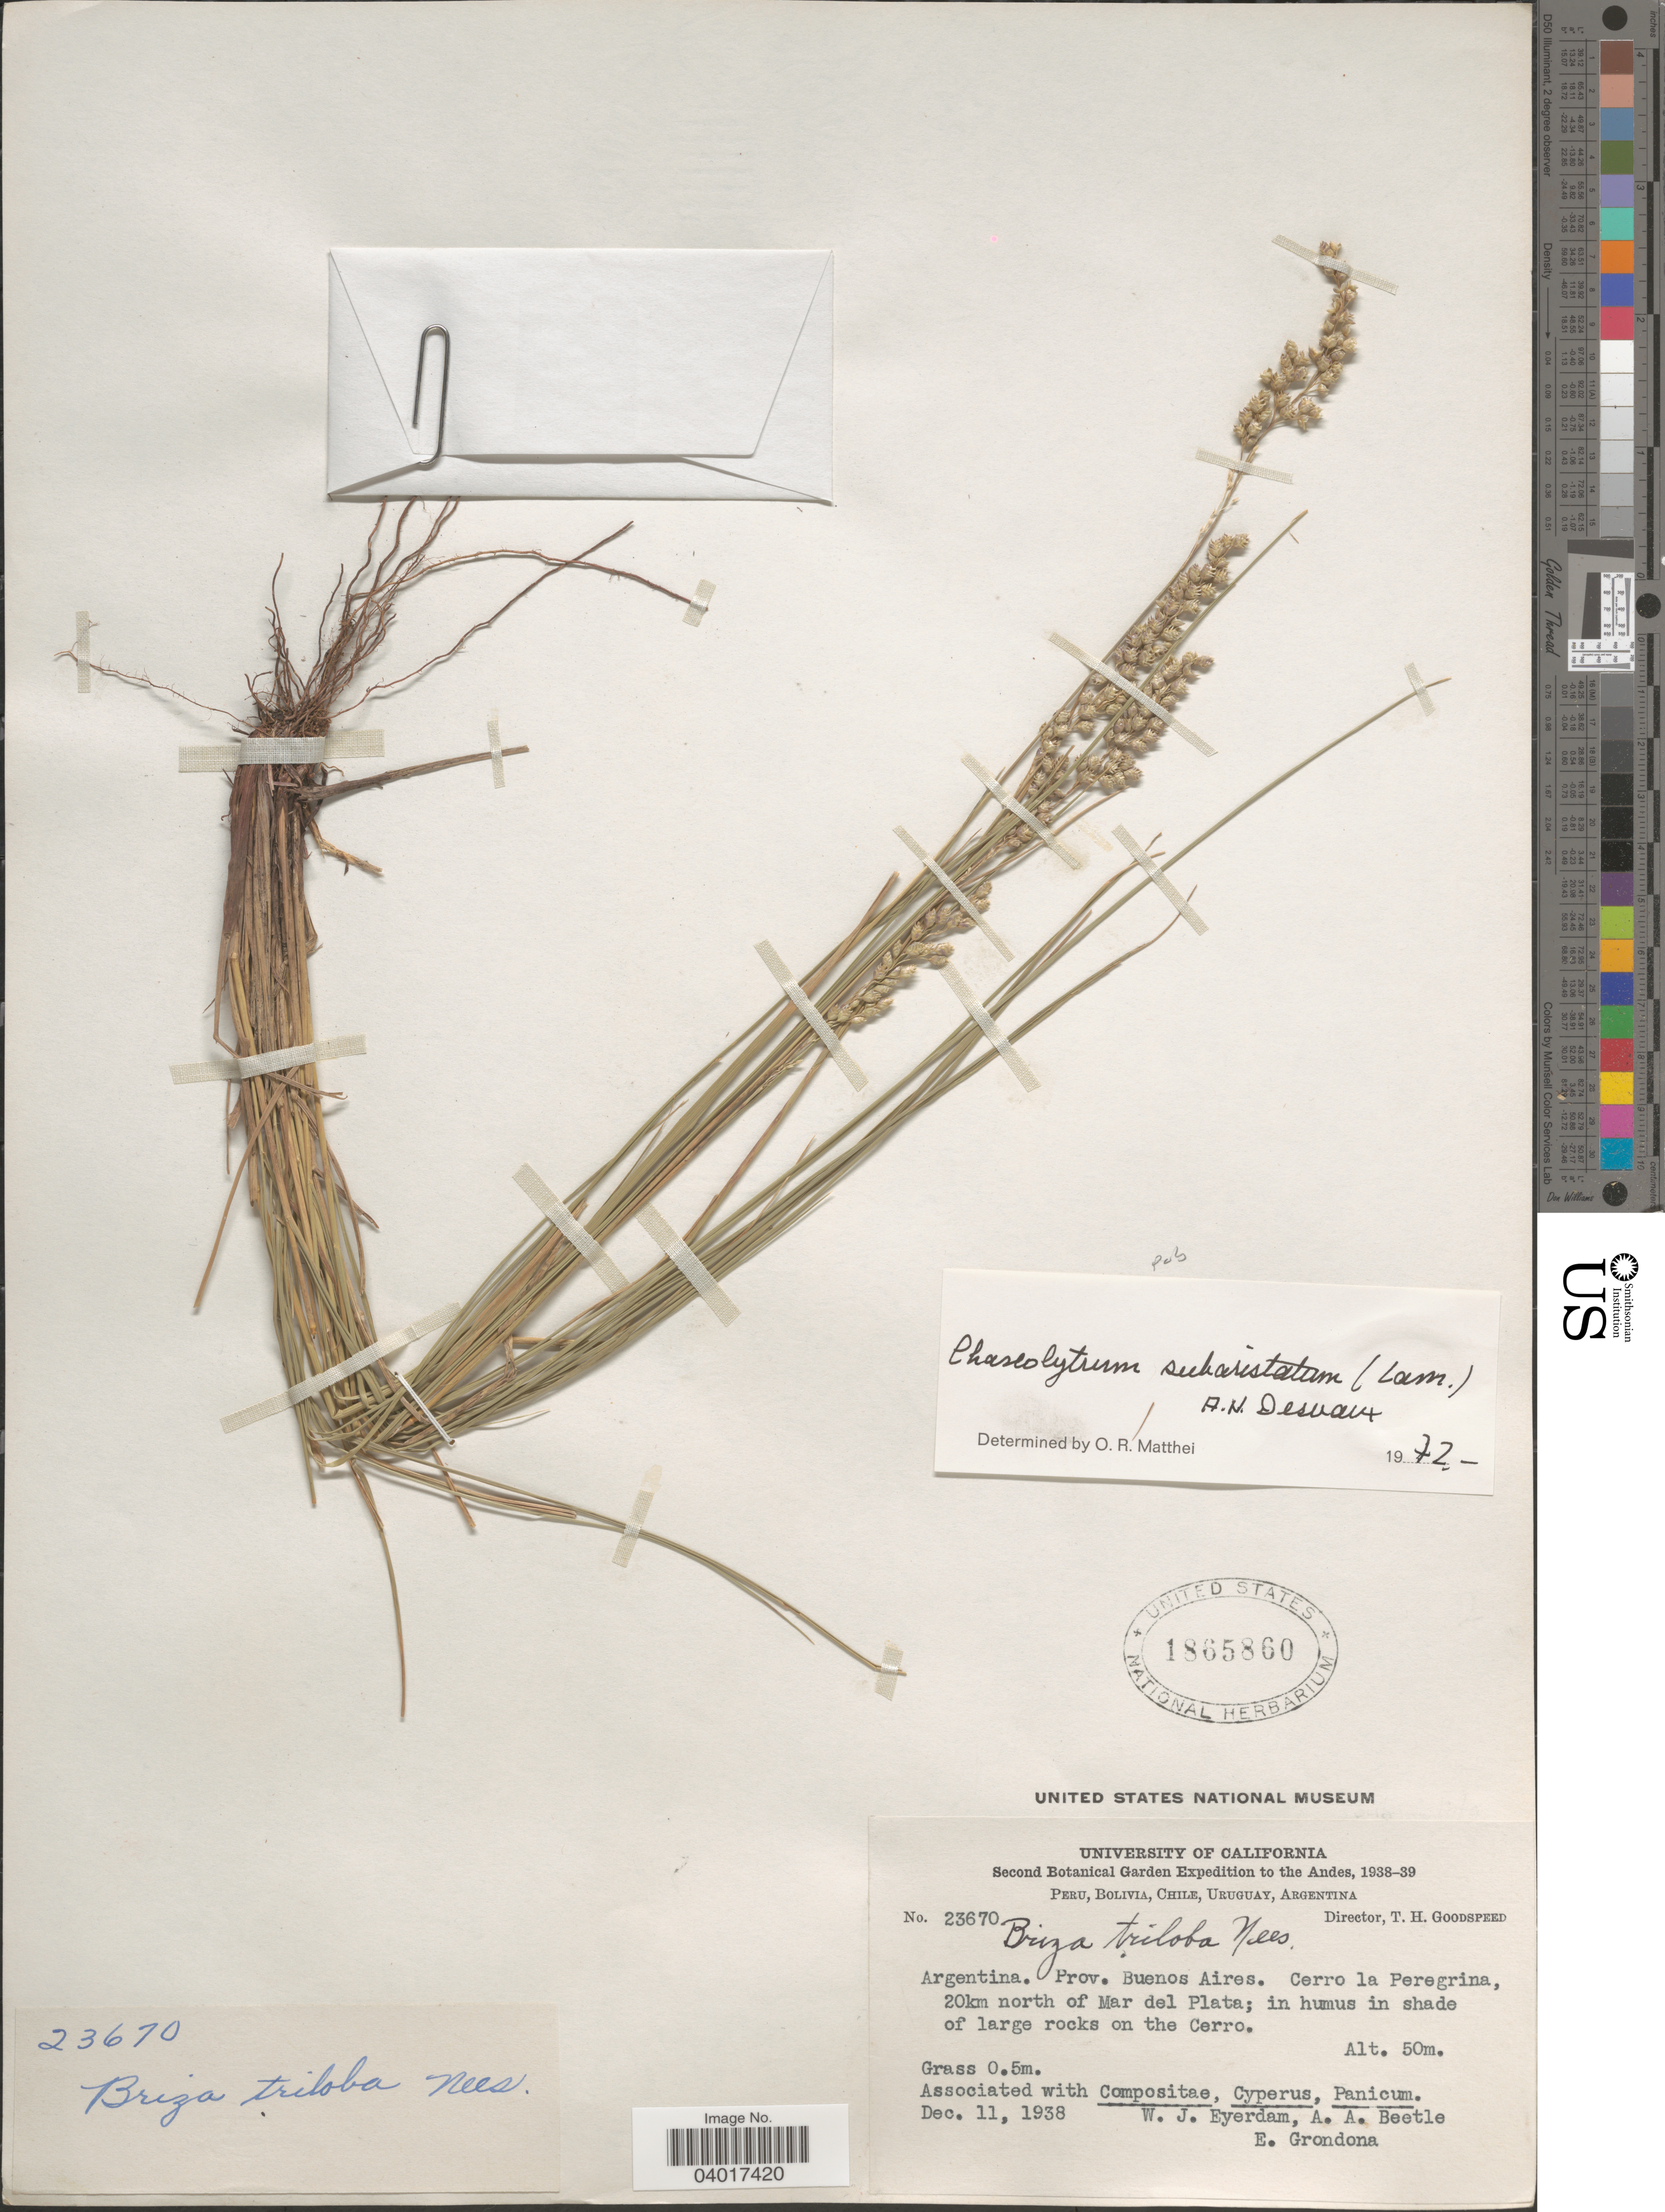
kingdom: Plantae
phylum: Tracheophyta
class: Liliopsida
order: Poales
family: Poaceae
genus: Chascolytrum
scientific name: Chascolytrum subaristatum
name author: (Lam.) Desv.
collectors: W. J. Eyerdam, A. A. Beetle & E. Grondona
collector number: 23670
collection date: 1938-12-11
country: Argentina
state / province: Buenos Aires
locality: Andes. Cerro la Peregrina, 20km north of Mar del Plata; in humus in shade of large rocks on the Cerro.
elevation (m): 50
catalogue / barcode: US 1865860